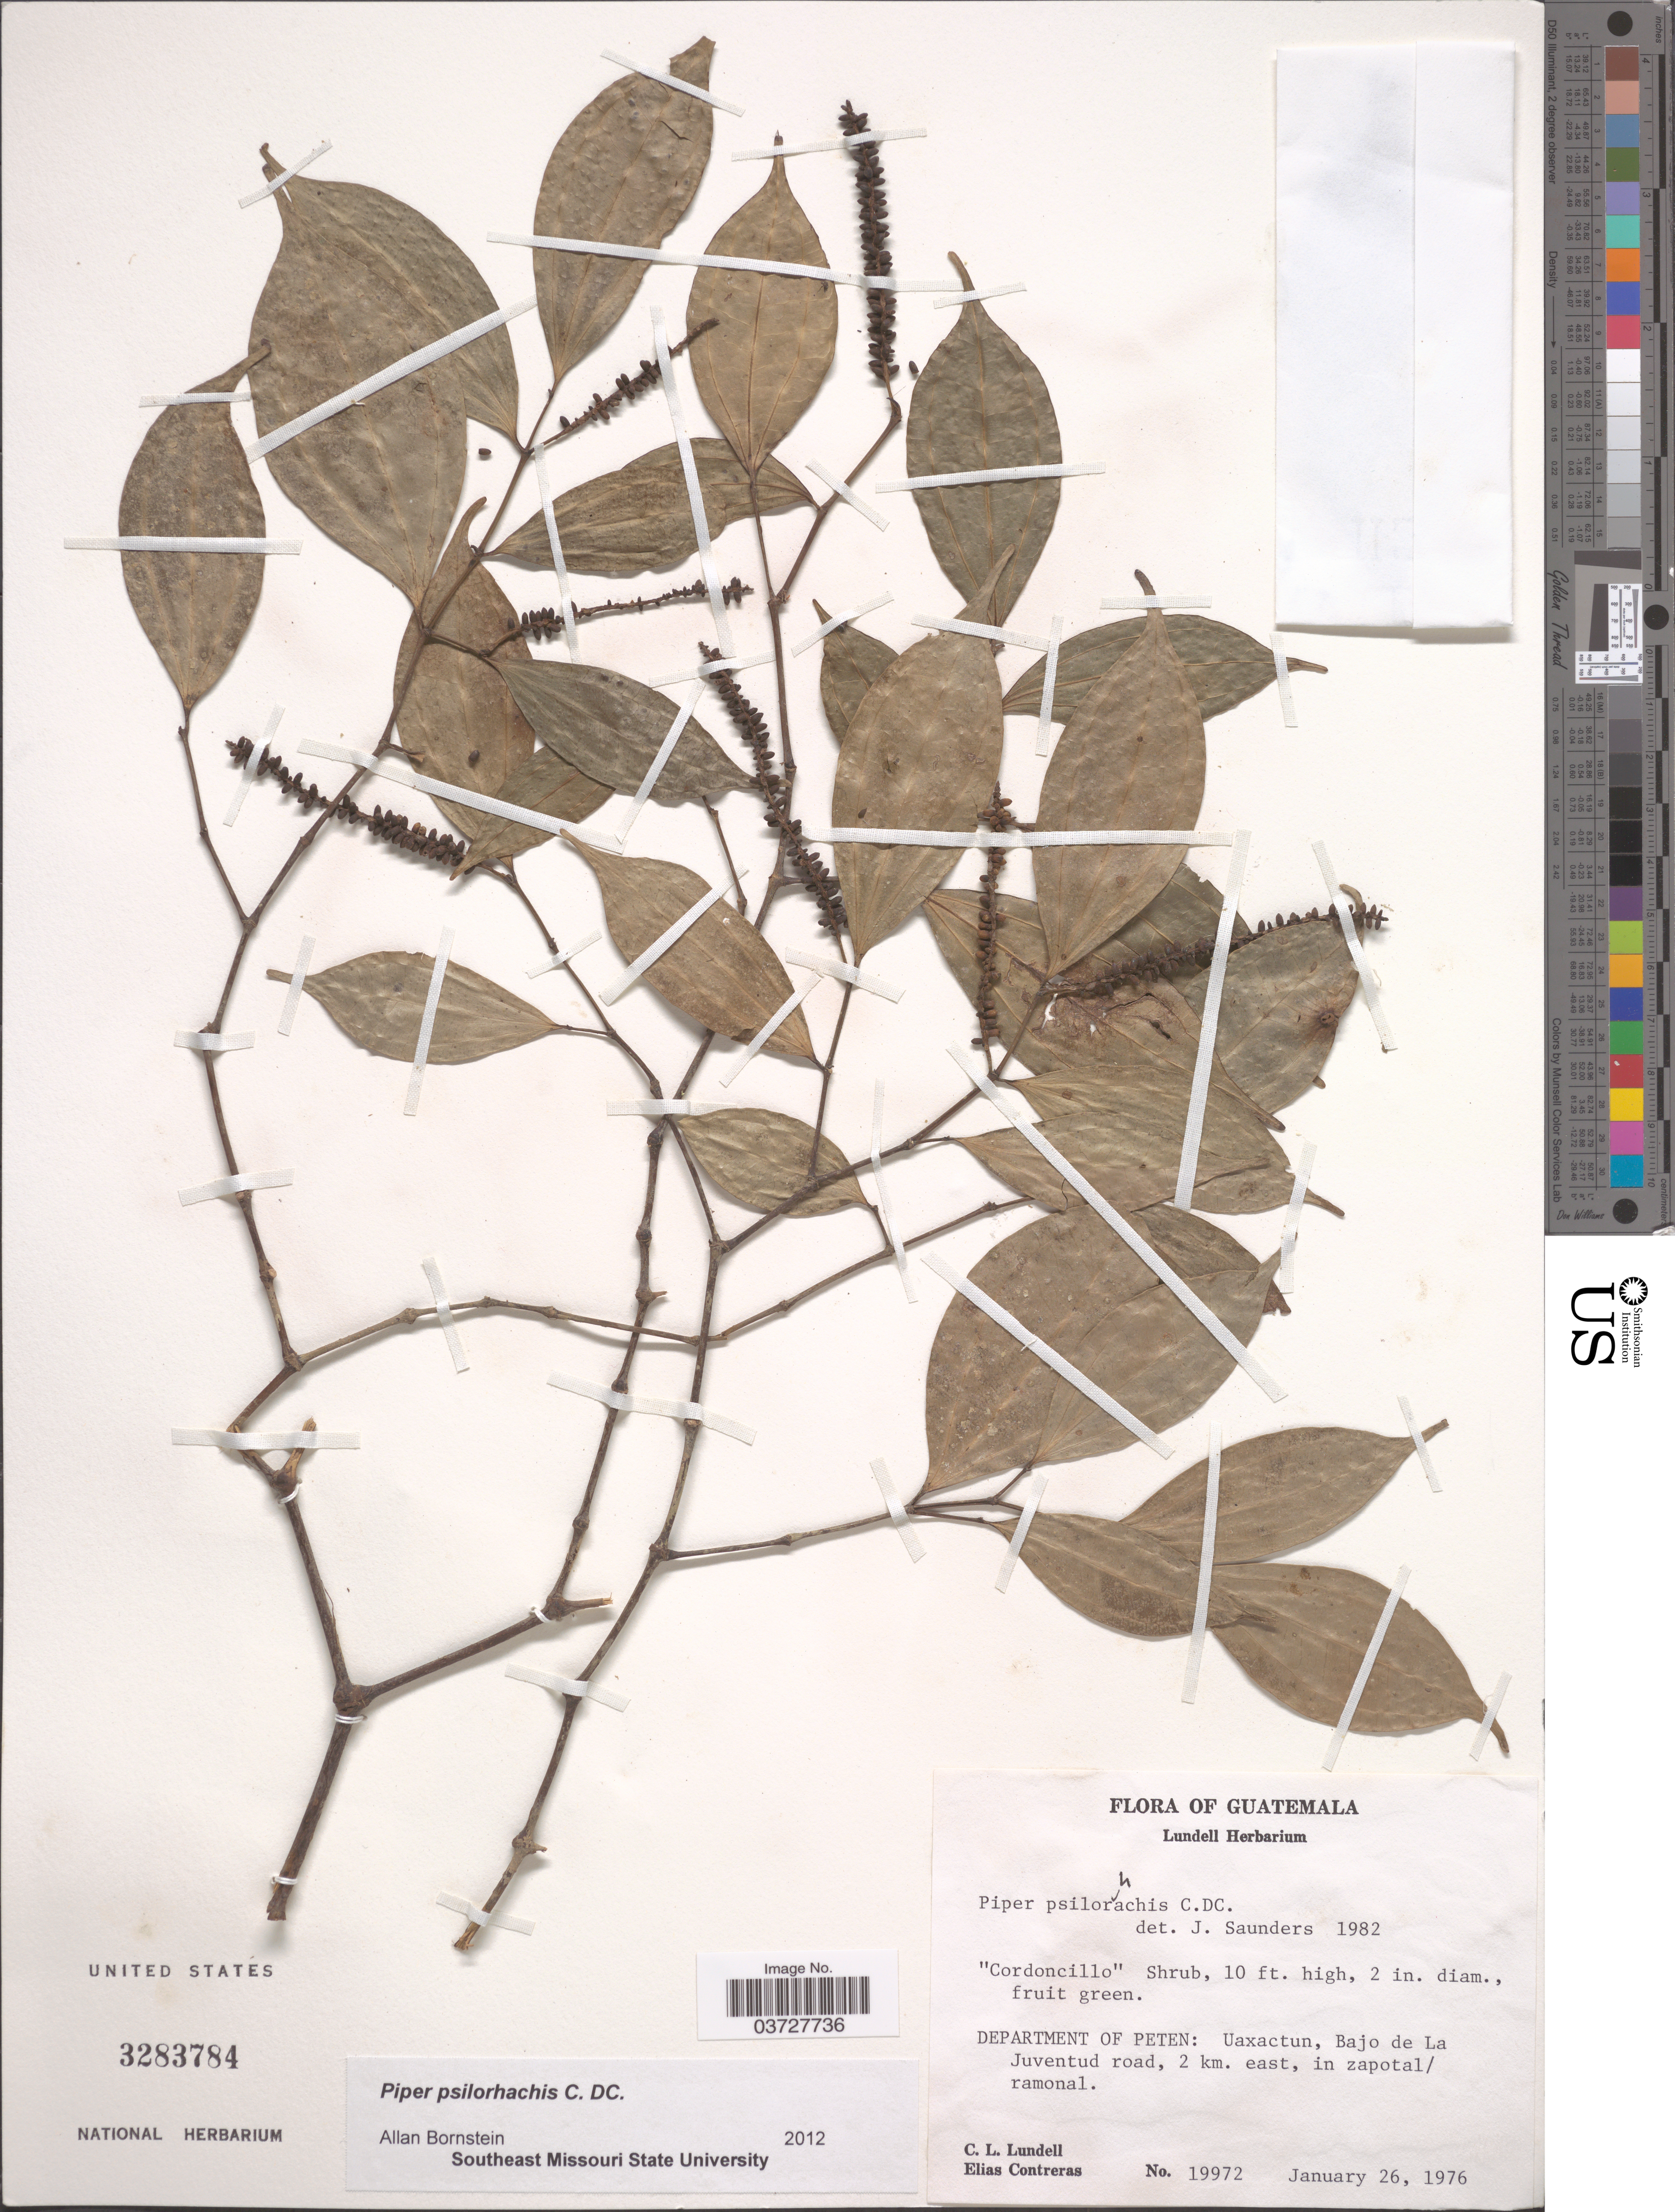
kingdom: Plantae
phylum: Tracheophyta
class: Magnoliopsida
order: Piperales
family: Piperaceae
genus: Piper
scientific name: Piper psilorhachis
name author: C. DC.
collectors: C. L. Lundell & E. Contreras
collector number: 19972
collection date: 1976-01-26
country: Guatemala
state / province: El Peten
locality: Department of Peten: Uaxactun, Bajo de La Juventud road, 2 km. east, in zapotal/ramonal.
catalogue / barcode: US 3283784